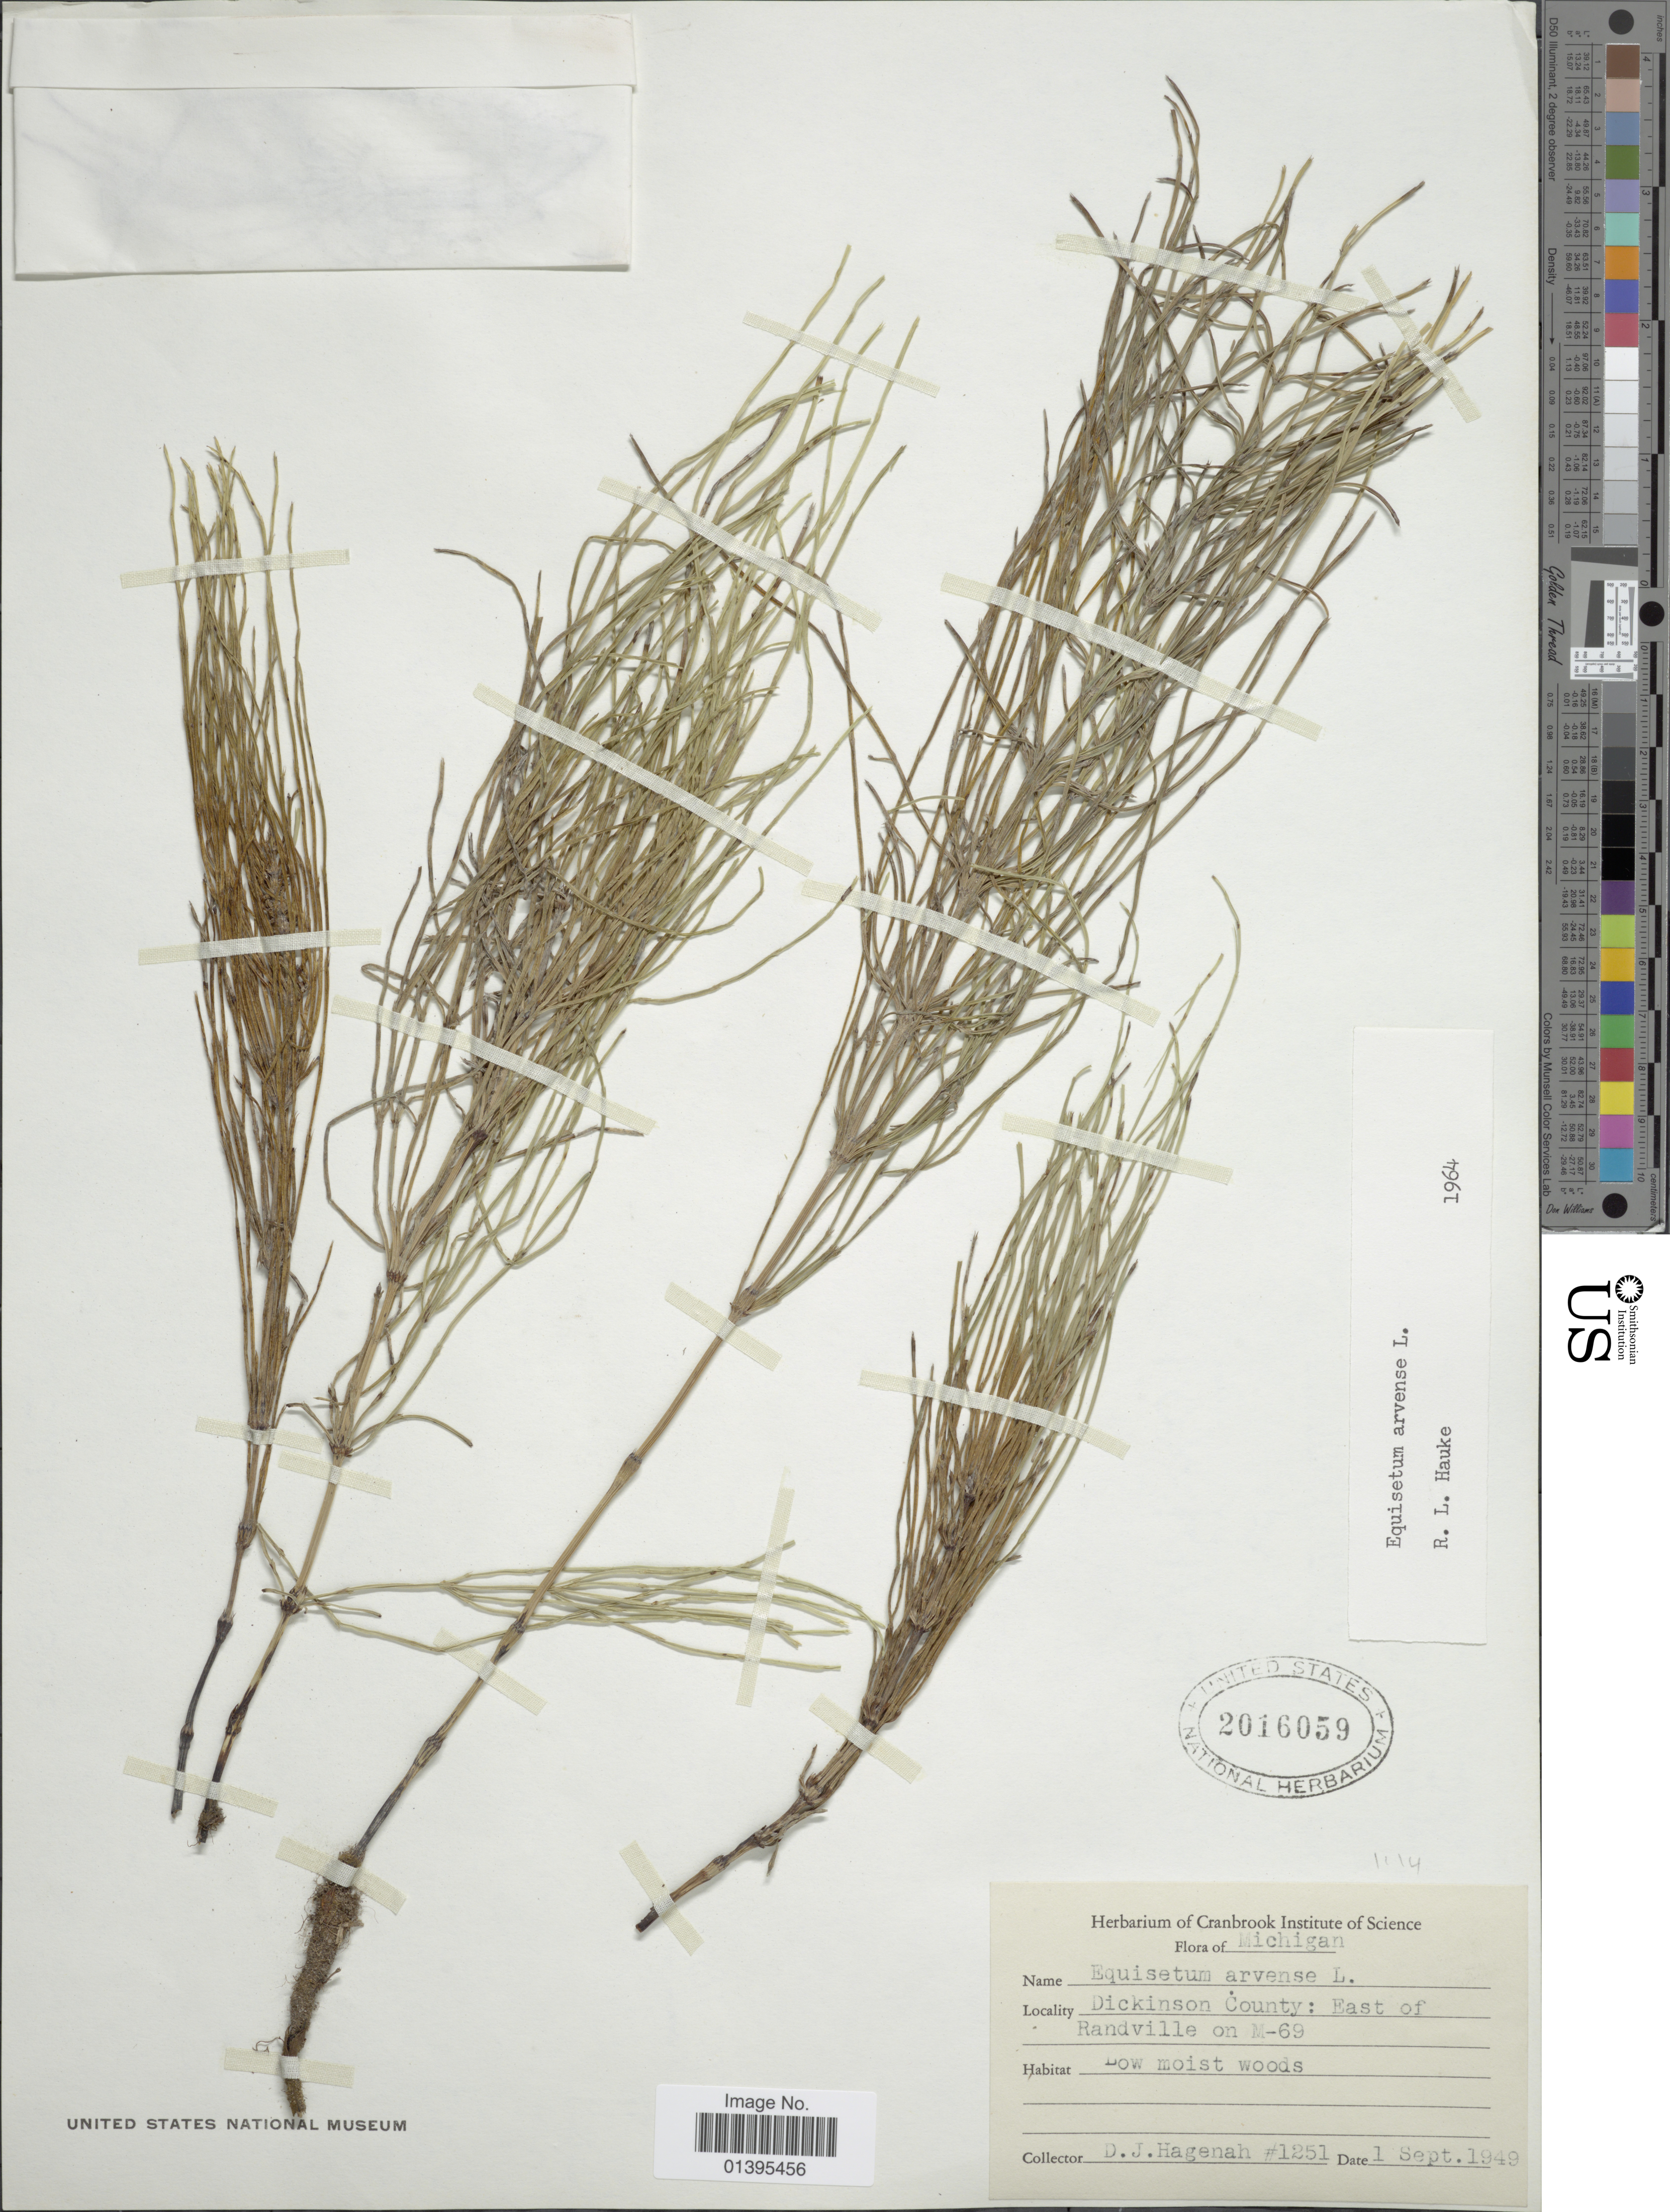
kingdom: Plantae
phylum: Tracheophyta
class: Polypodiopsida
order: Equisetales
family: Equisetaceae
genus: Equisetum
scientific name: Equisetum arvense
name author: L.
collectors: D. Hagenah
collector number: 1251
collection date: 1949-09-01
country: United States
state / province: Michigan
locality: Dickinson County: east of Randville on M-69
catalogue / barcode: US 2016059